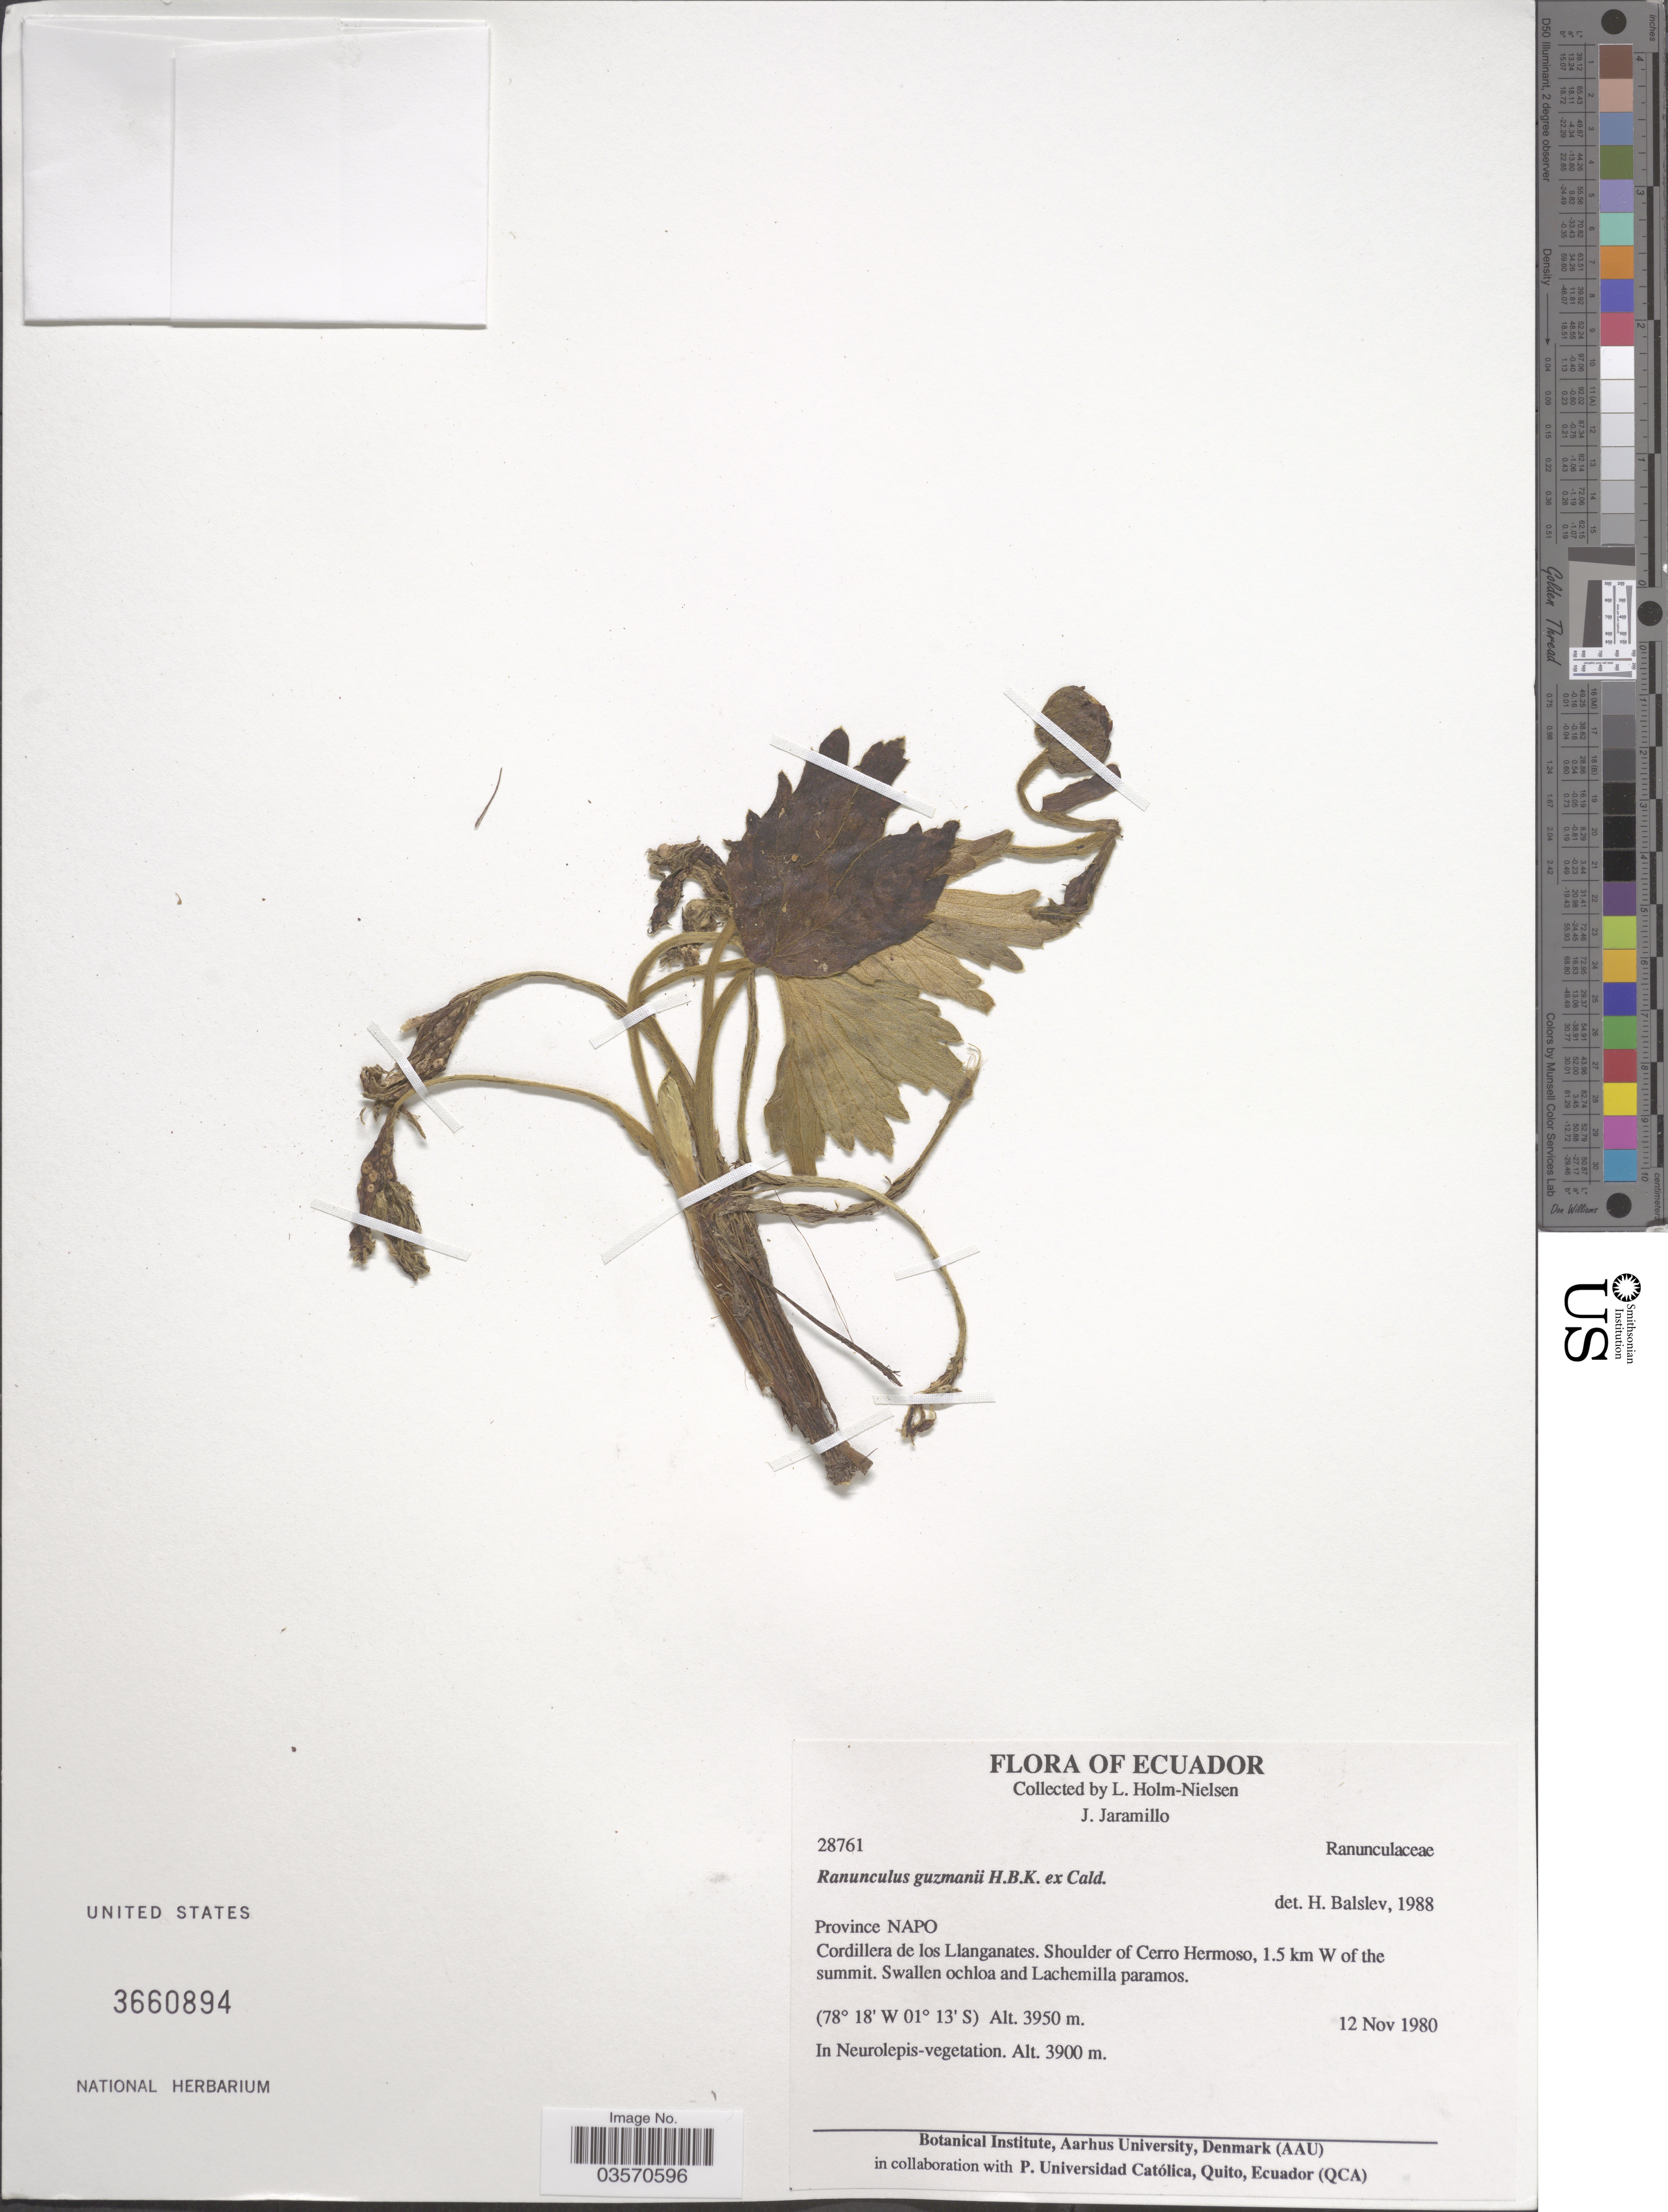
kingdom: Plantae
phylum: Tracheophyta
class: Magnoliopsida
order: Ranunculales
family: Ranunculaceae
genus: Krapfia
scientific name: Krapfia gusmannii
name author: (Humb. ex Caldas) Standl. & J.F. Macbr.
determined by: Strong, M. T., (US), Smithsonian Institution - National Museum of Natural History (UNITED STATES)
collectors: L. Holm-Nielsen & J. Jaramillo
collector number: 28761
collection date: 1980-11-12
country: Ecuador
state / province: Napo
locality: Cordillera de los Llanganates. Shoulder of Cerro Hermoso, 1.5 km W of the summit.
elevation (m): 3900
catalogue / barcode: US 3660894